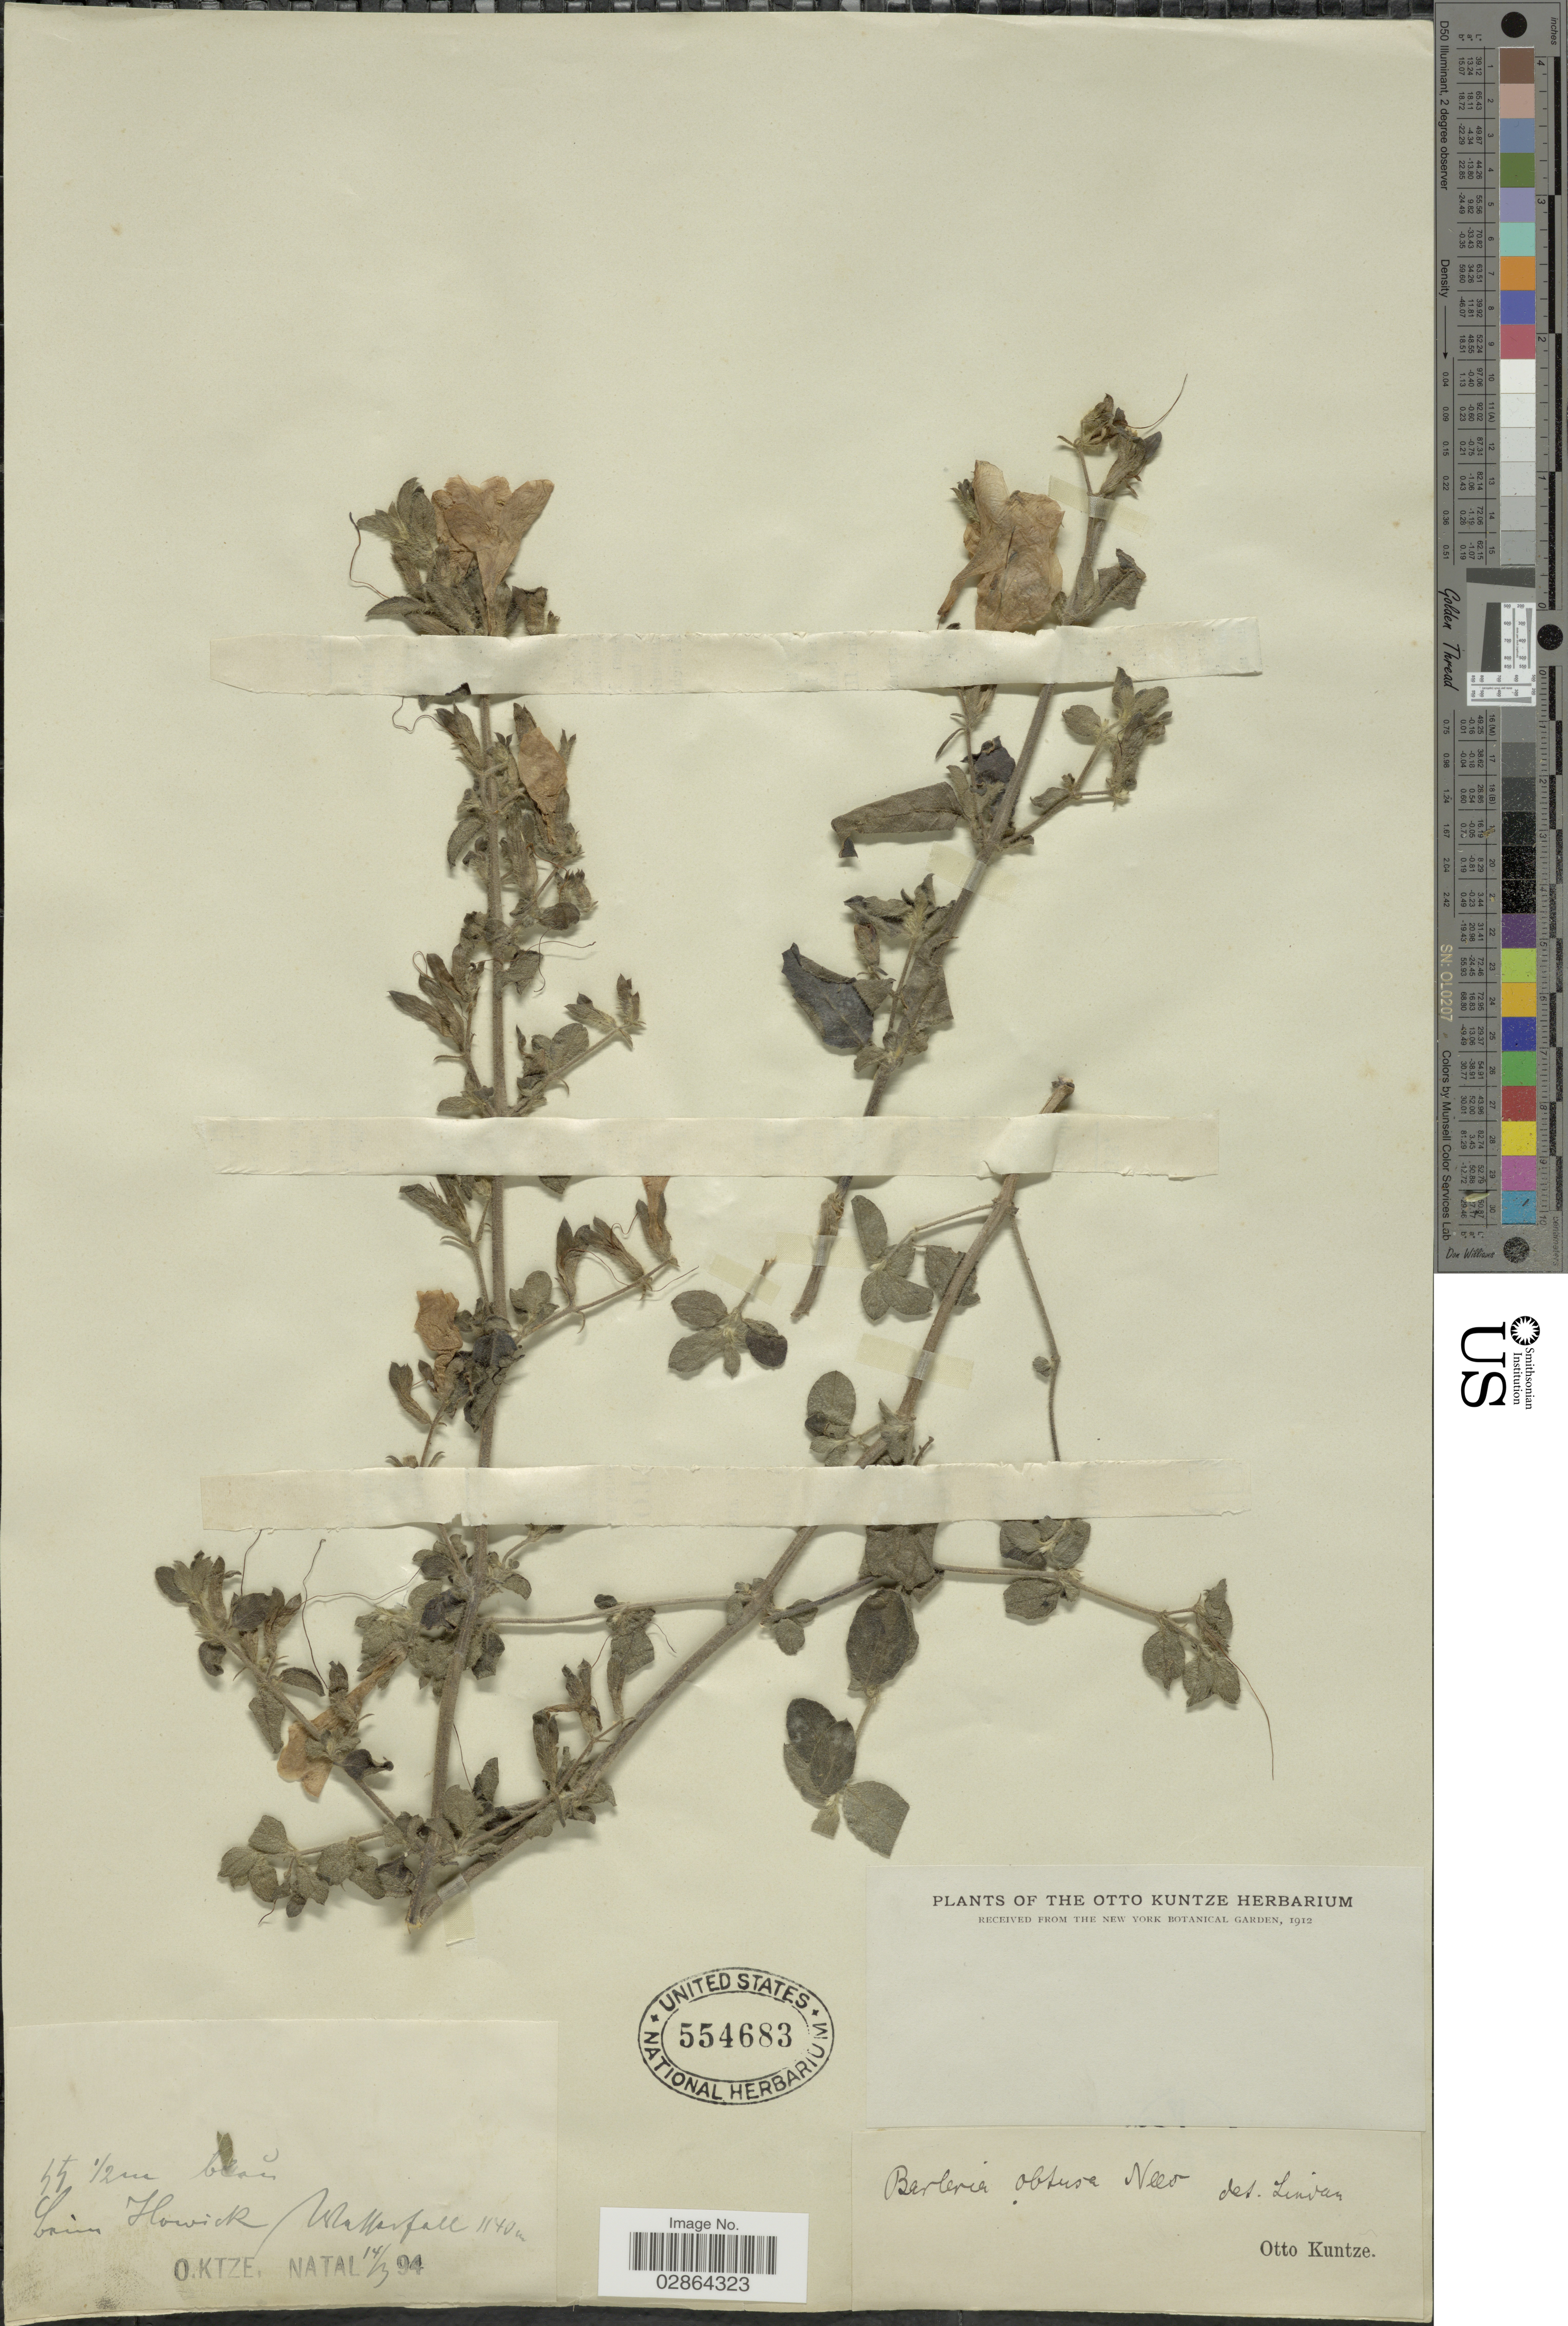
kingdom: Plantae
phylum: Tracheophyta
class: Magnoliopsida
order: Lamiales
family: Acanthaceae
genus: Barleria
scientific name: Barleria obtusa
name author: Nees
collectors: C.E.O. Kuntze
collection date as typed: Transcribed d/m/y: 14/3/94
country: South Africa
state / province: KwaZulu-Natal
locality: [illegible text] Howick waterfall, Natal.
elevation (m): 1140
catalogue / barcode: US 554683